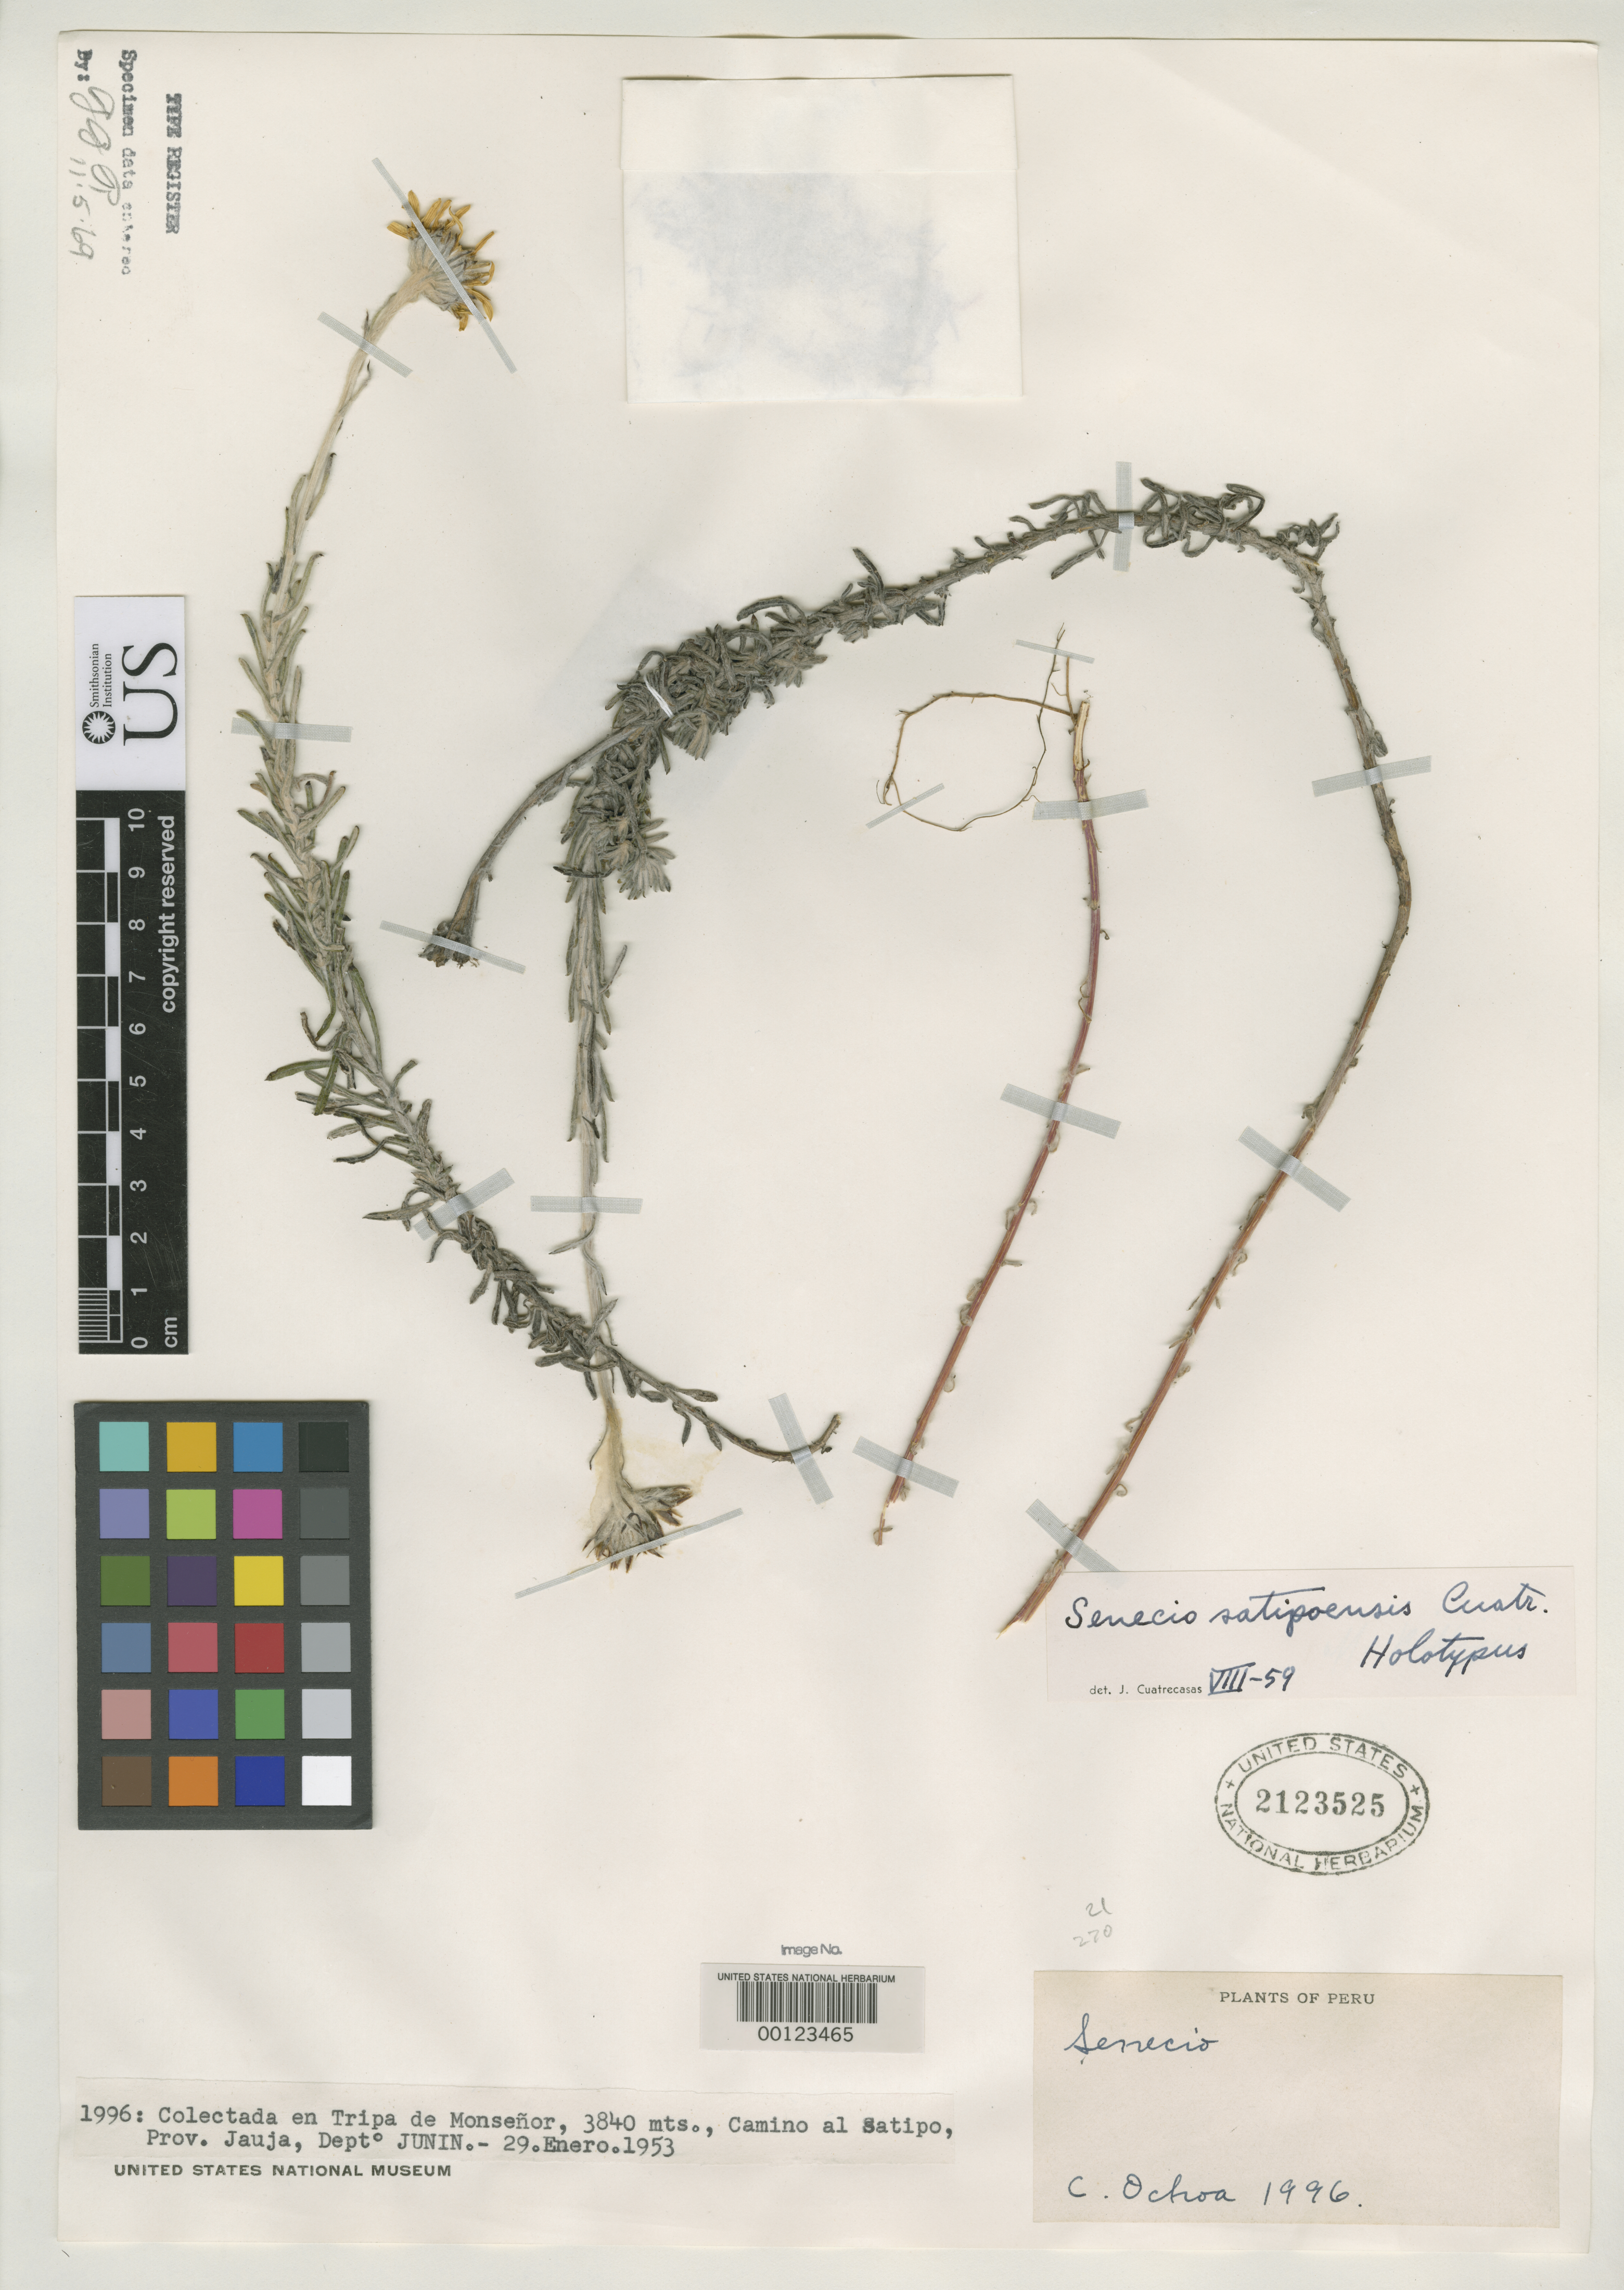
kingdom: Plantae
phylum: Tracheophyta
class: Magnoliopsida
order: Asterales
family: Asteraceae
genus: Senecio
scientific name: Senecio satipoensis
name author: Cuatrec.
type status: Holotype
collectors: C. M. Ochoa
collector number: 1996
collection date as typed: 29 Jan 1953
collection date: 1953-01-29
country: Peru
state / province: Junín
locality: Juaja [?], camino al Satipo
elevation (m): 3840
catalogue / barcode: US 2123525